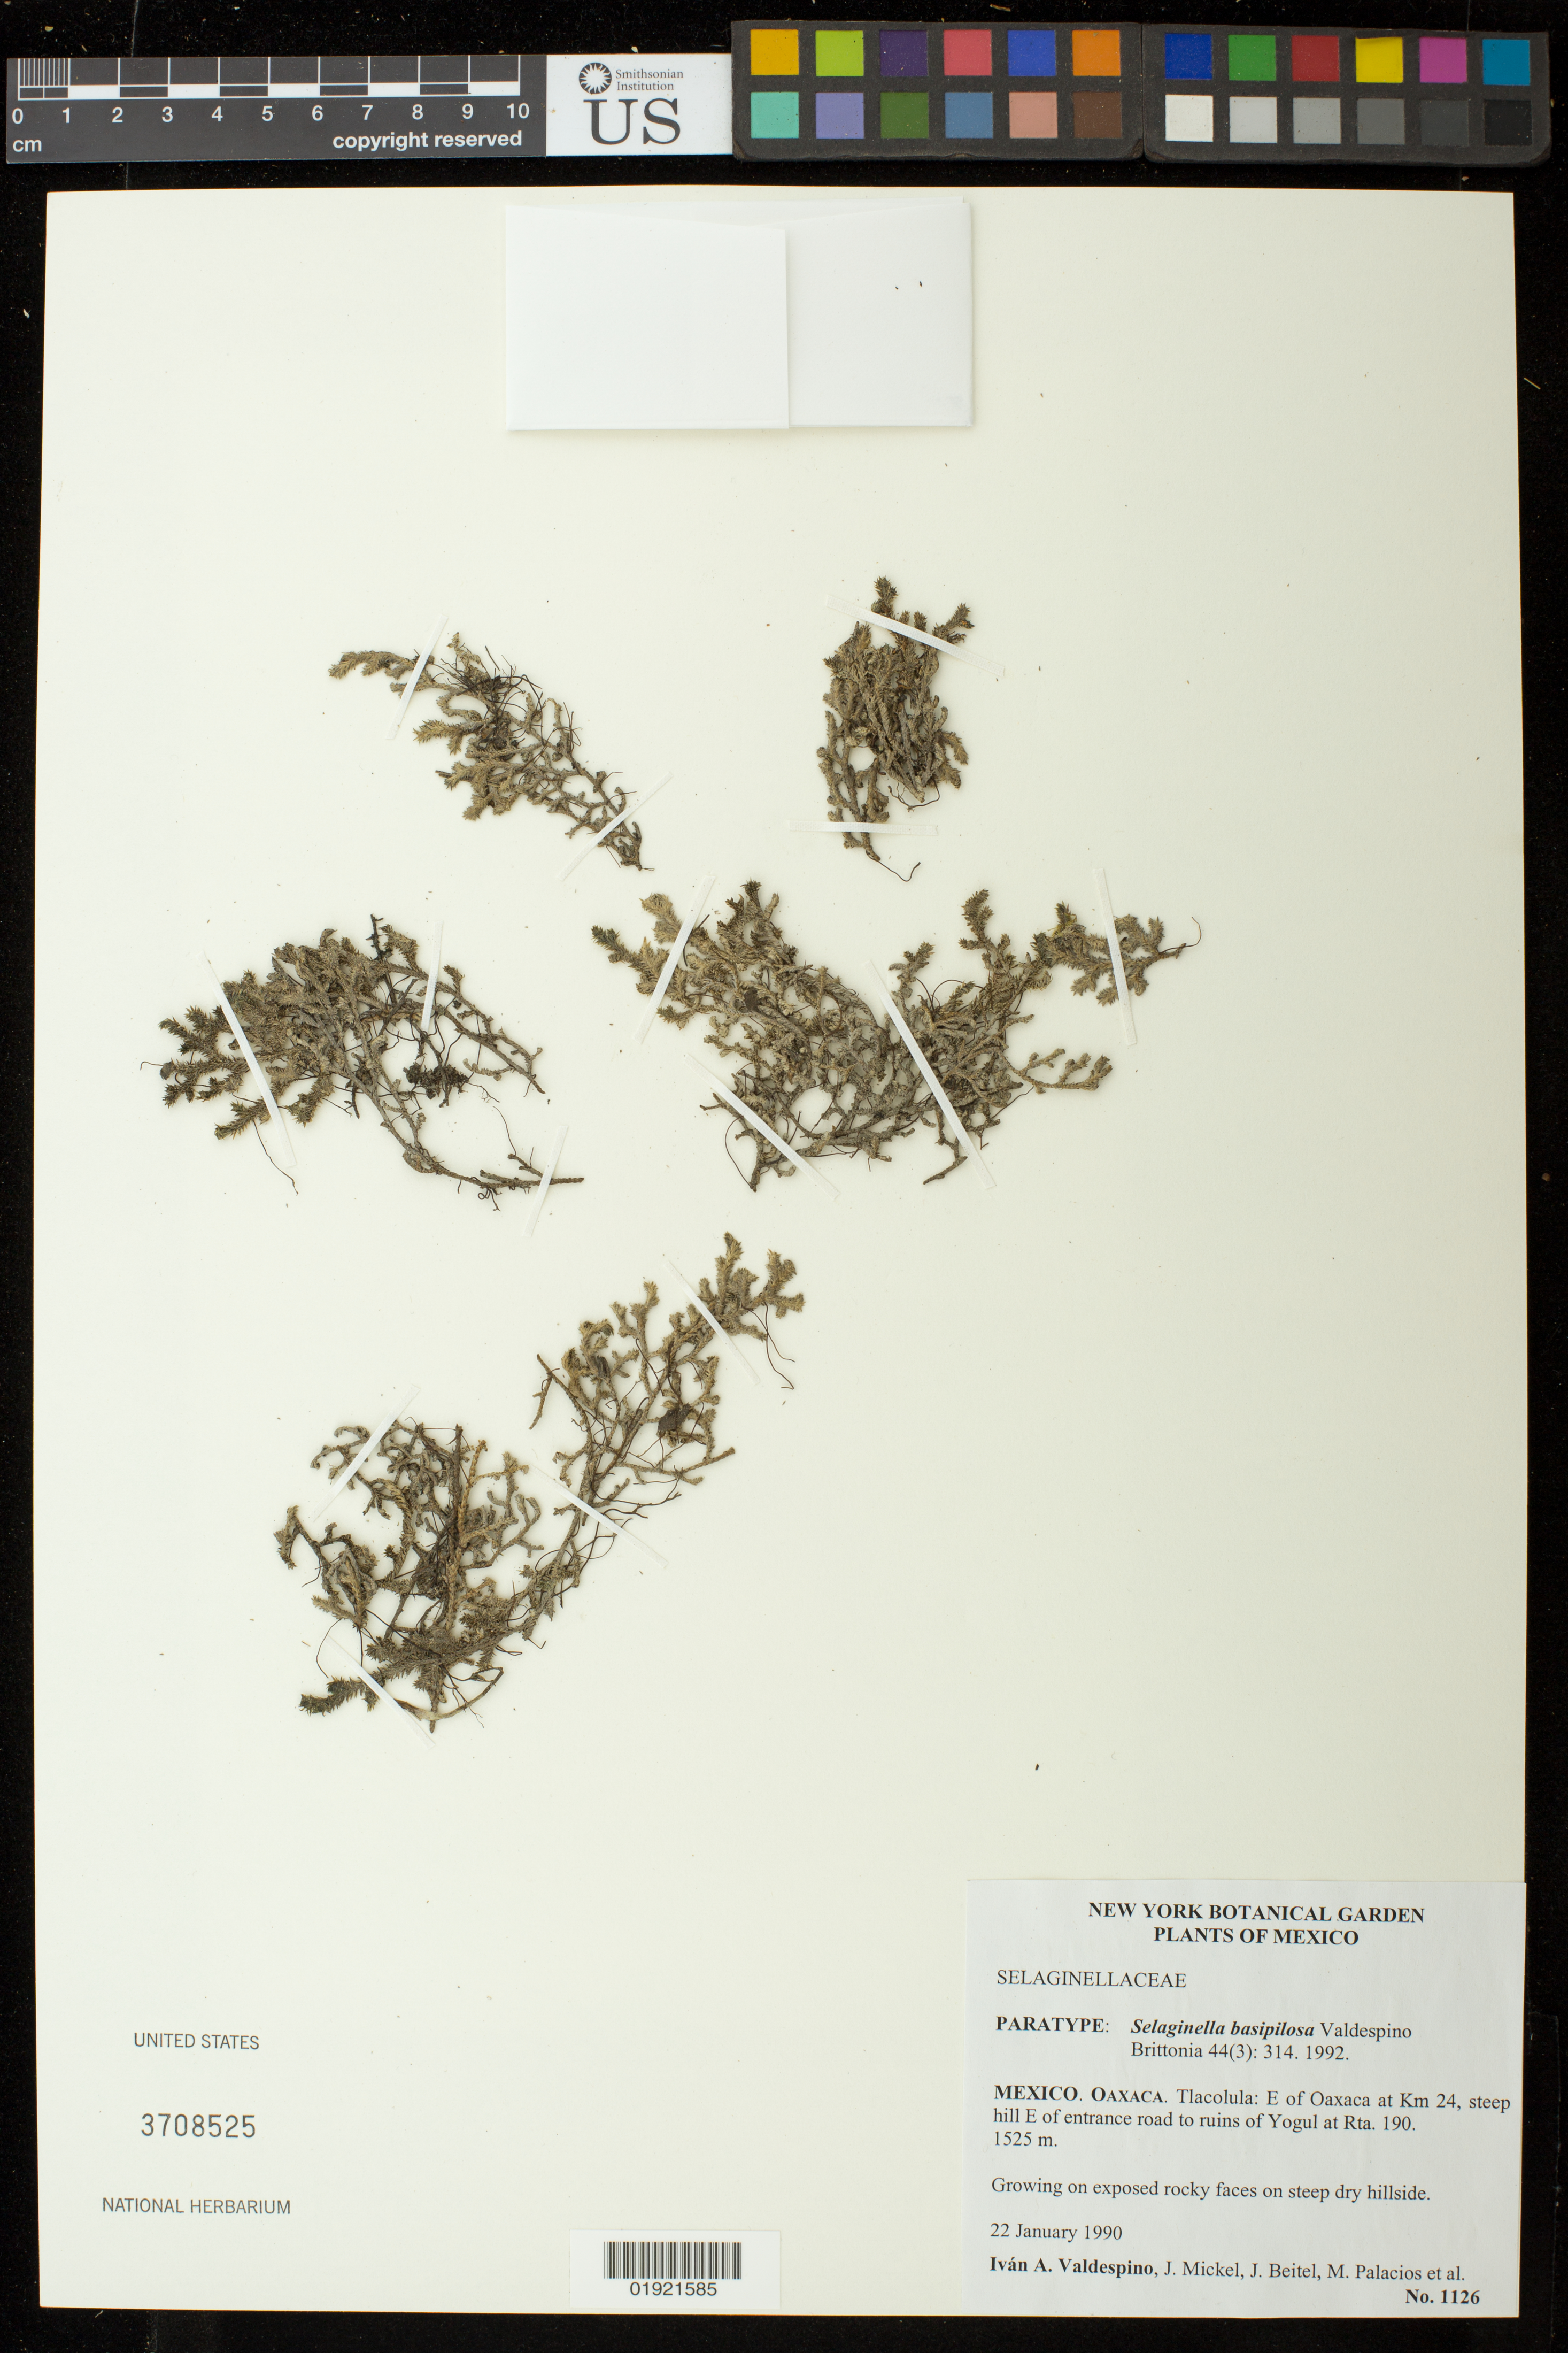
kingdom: Plantae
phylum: Tracheophyta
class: Lycopodiopsida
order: Selaginellales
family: Selaginellaceae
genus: Selaginella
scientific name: Selaginella basipilosa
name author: Valdespino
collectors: I. A. Valdespino, J. Mickel, J. M. Beitel, M. Palacios & et al.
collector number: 1126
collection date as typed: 22 January 1990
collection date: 1990-01-22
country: Mexico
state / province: Oaxaca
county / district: Tlacolula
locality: E of Oaxaca at Km 24, steep hill E of entrance road to ruins of Yogul at Rta. 190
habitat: Growing on exposed rocky faces on steep dry hillside.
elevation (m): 1525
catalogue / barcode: US 3708525